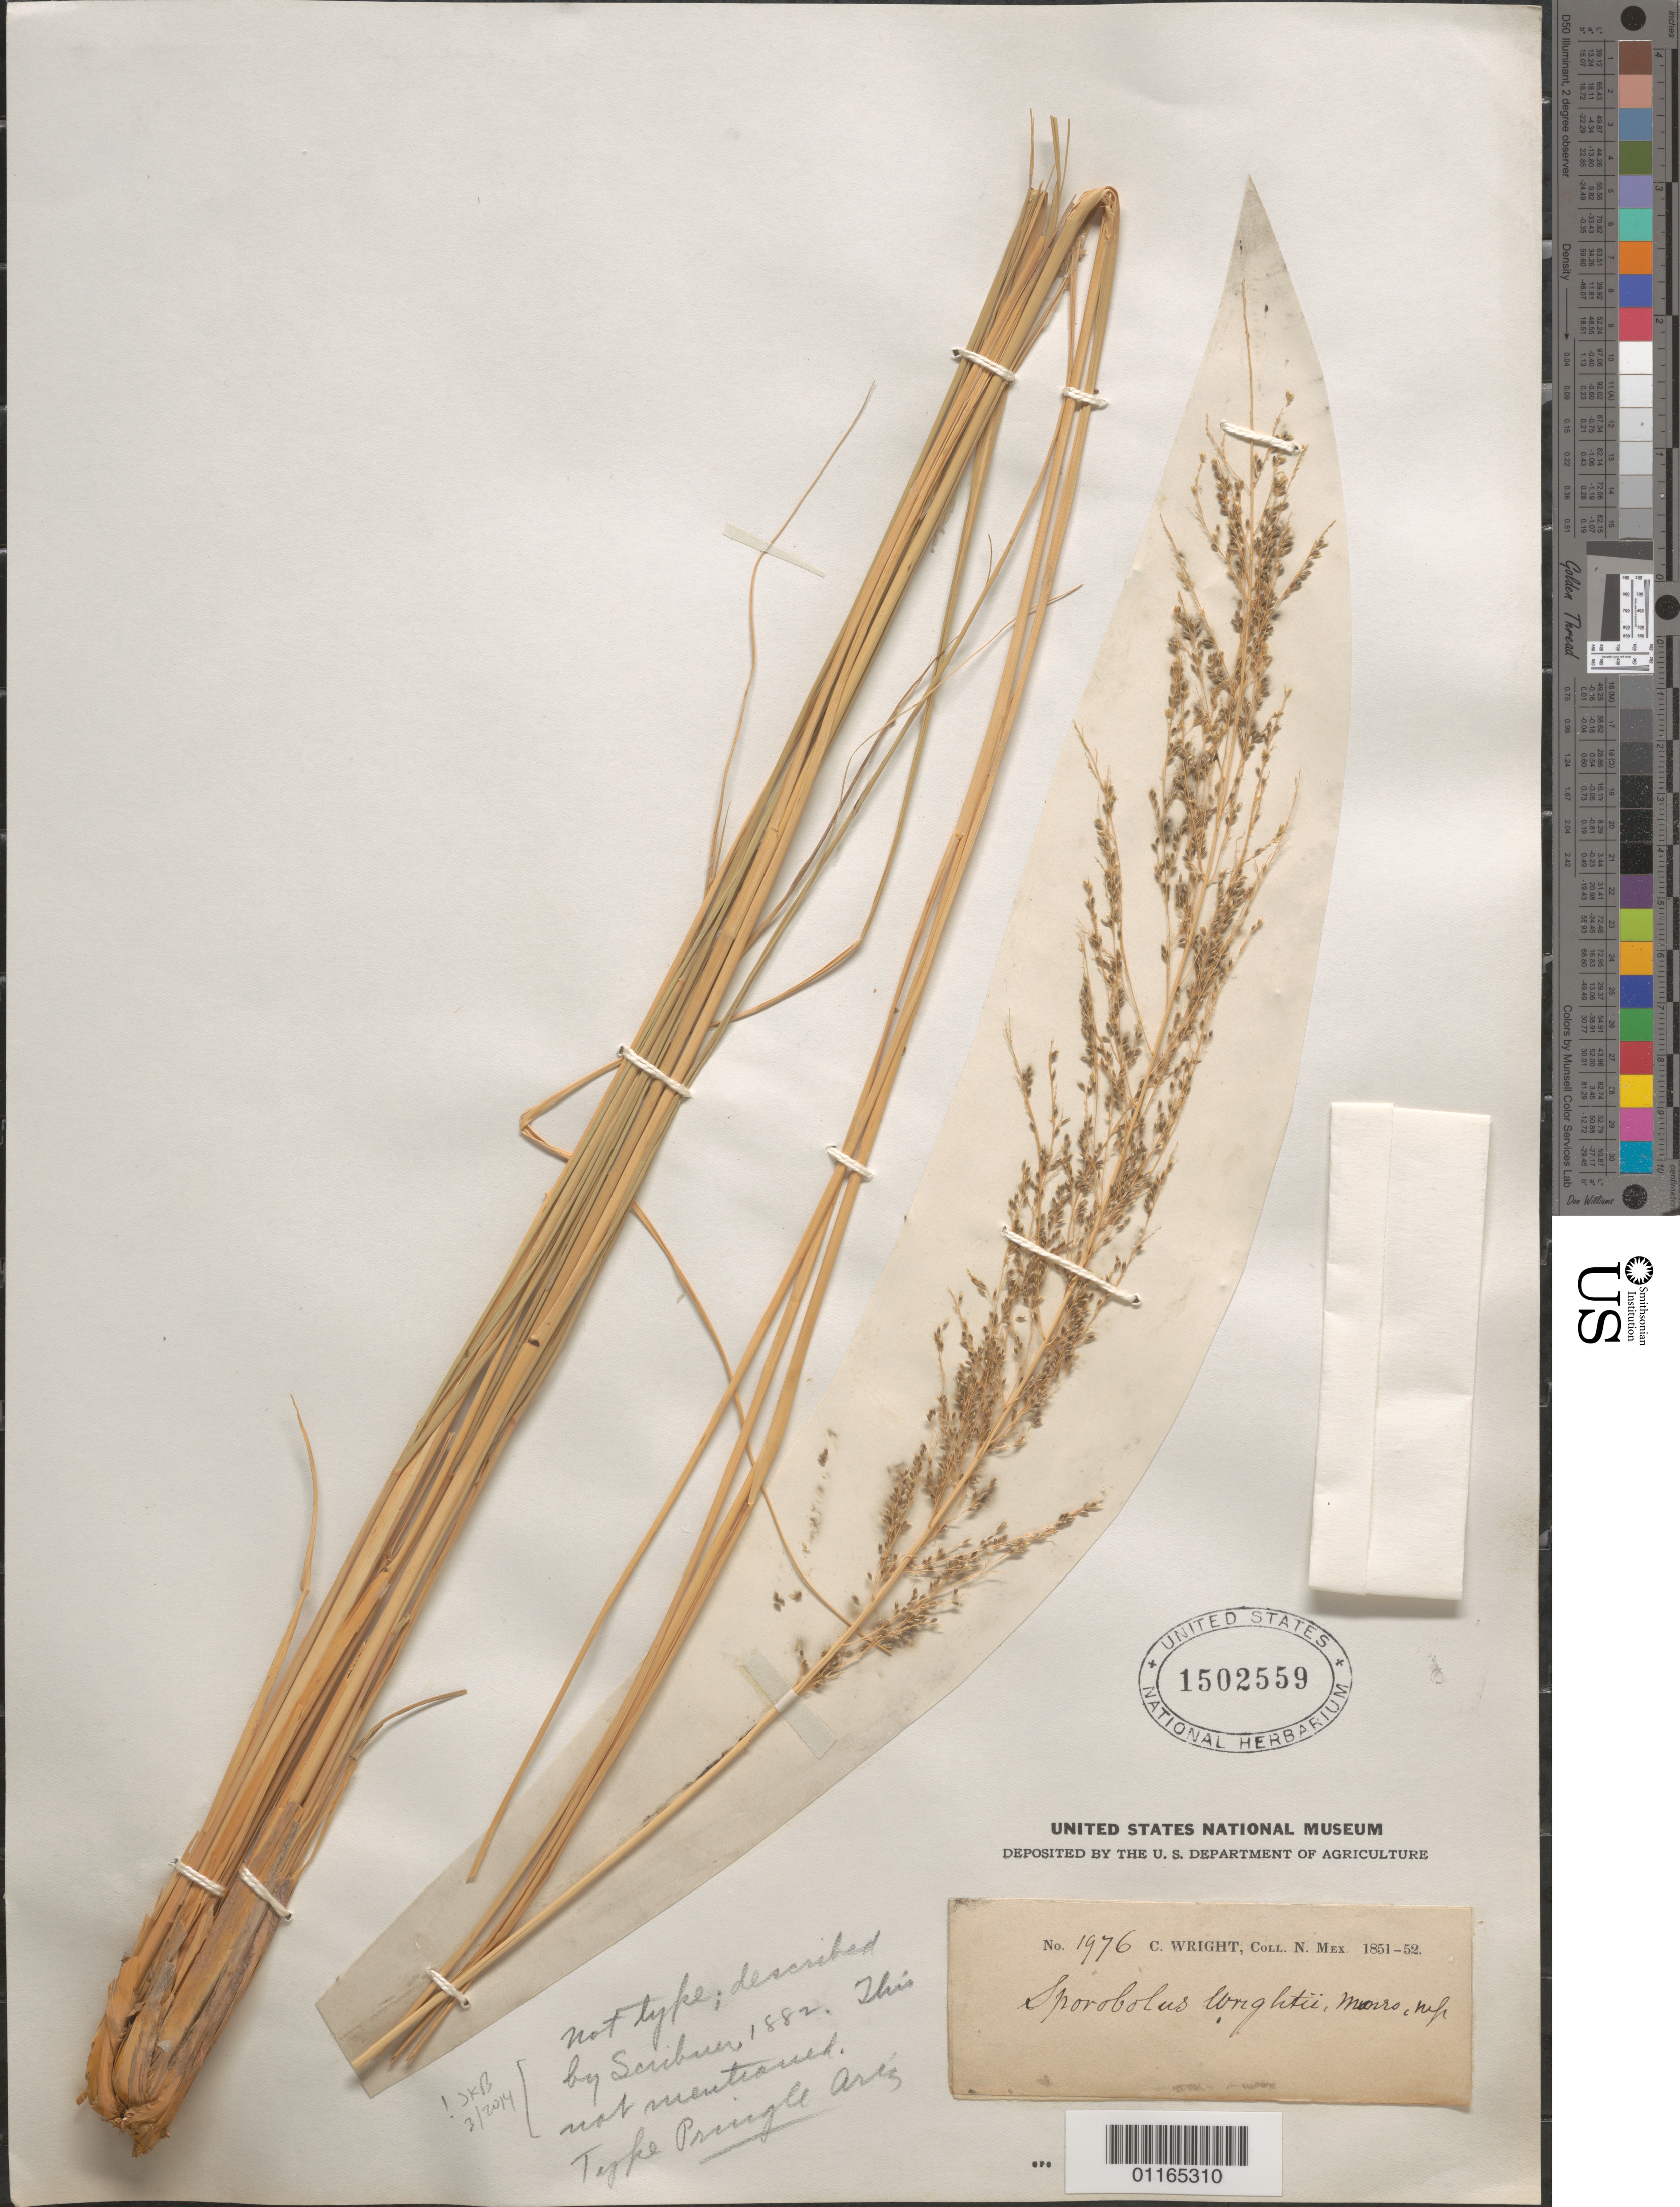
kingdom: Plantae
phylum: Tracheophyta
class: Liliopsida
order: Poales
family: Poaceae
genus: Sporobolus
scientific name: Sporobolus wrightii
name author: Munro ex Scribn.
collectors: C. Wright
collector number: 1976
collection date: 1851/1852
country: United States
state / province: New Mexico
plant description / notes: Possibly original material, but not a type. Although Munro named the species for Wright (presumably based on this or other Wright collections), the name as validated by Scribner is based on a Pringle collection and the protologue does not cite any Wright collections.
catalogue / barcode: US 1502559